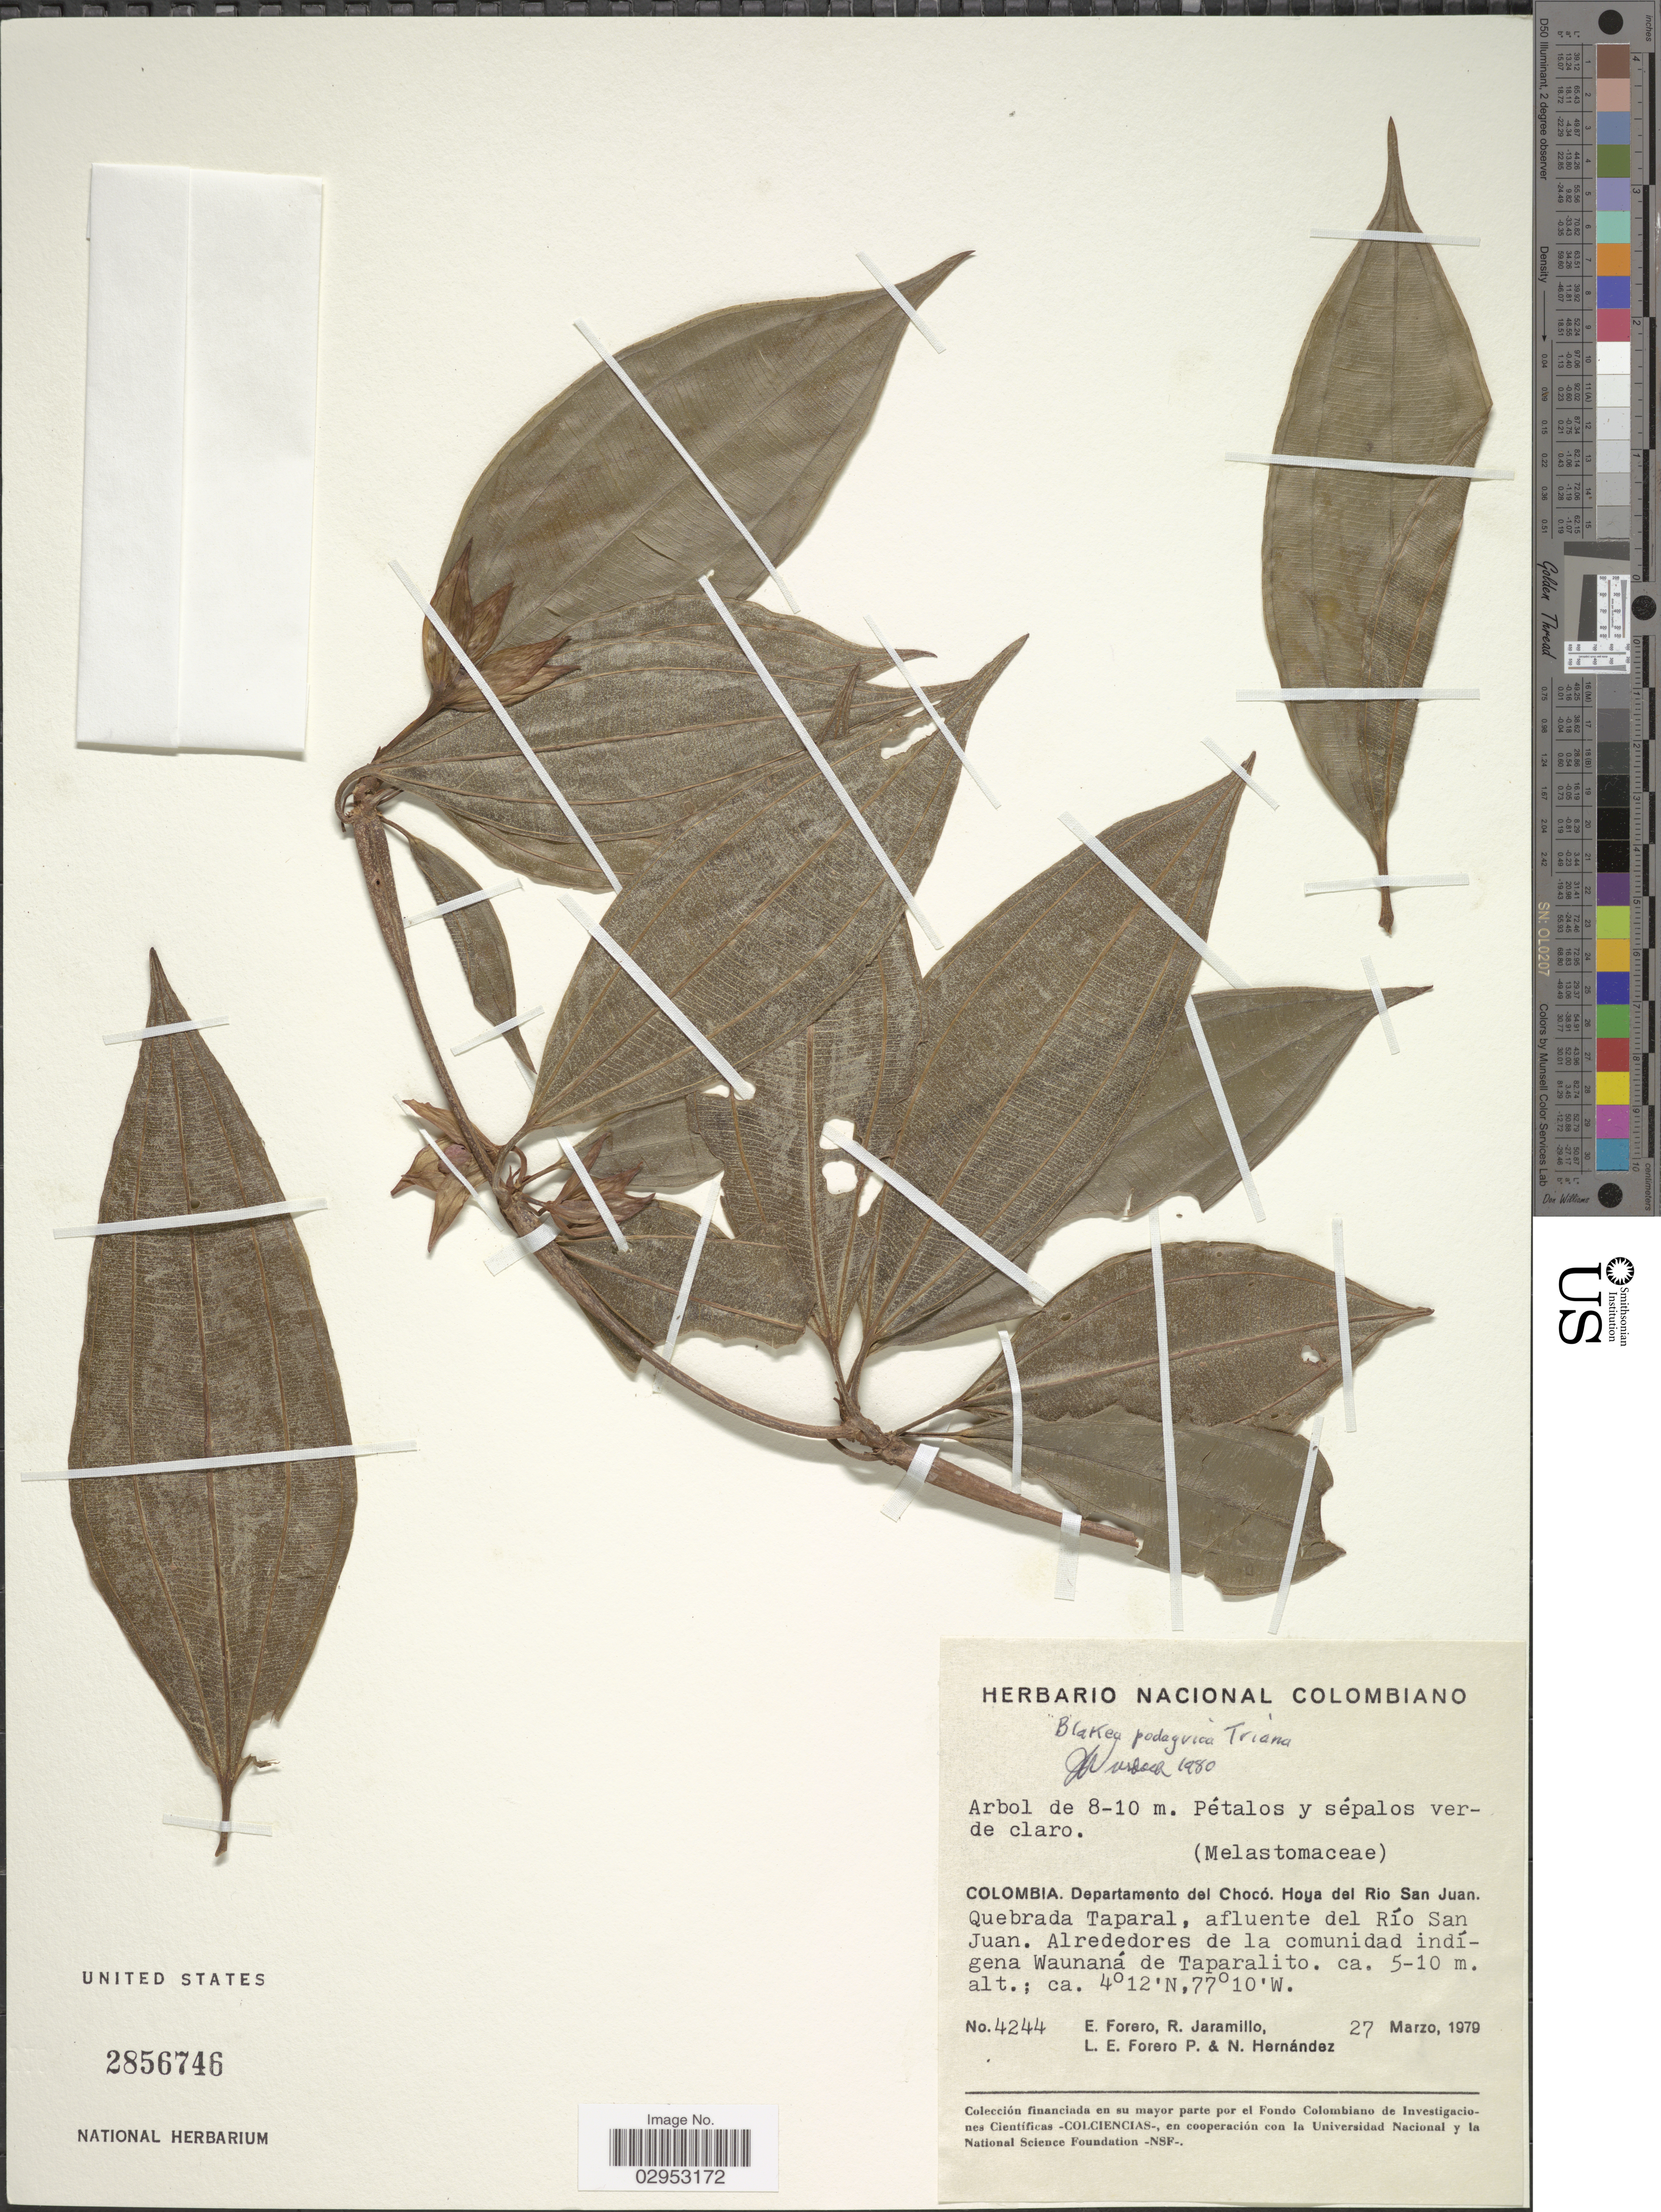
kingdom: Plantae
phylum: Tracheophyta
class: Magnoliopsida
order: Myrtales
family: Melastomataceae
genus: Blakea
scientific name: Blakea podagrica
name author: Triana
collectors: E. Forero, R. Jaramillo, L. E. Forero & N. Hernandez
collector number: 4244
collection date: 1979-03-27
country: Colombia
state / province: Chocó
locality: Hoya del Rio San Juan. Quebrada Taparal, afluente del Río San Juan. Alrededores de la comunidad indígena Waunaná de Taparalito.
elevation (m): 5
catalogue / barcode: US 2856746